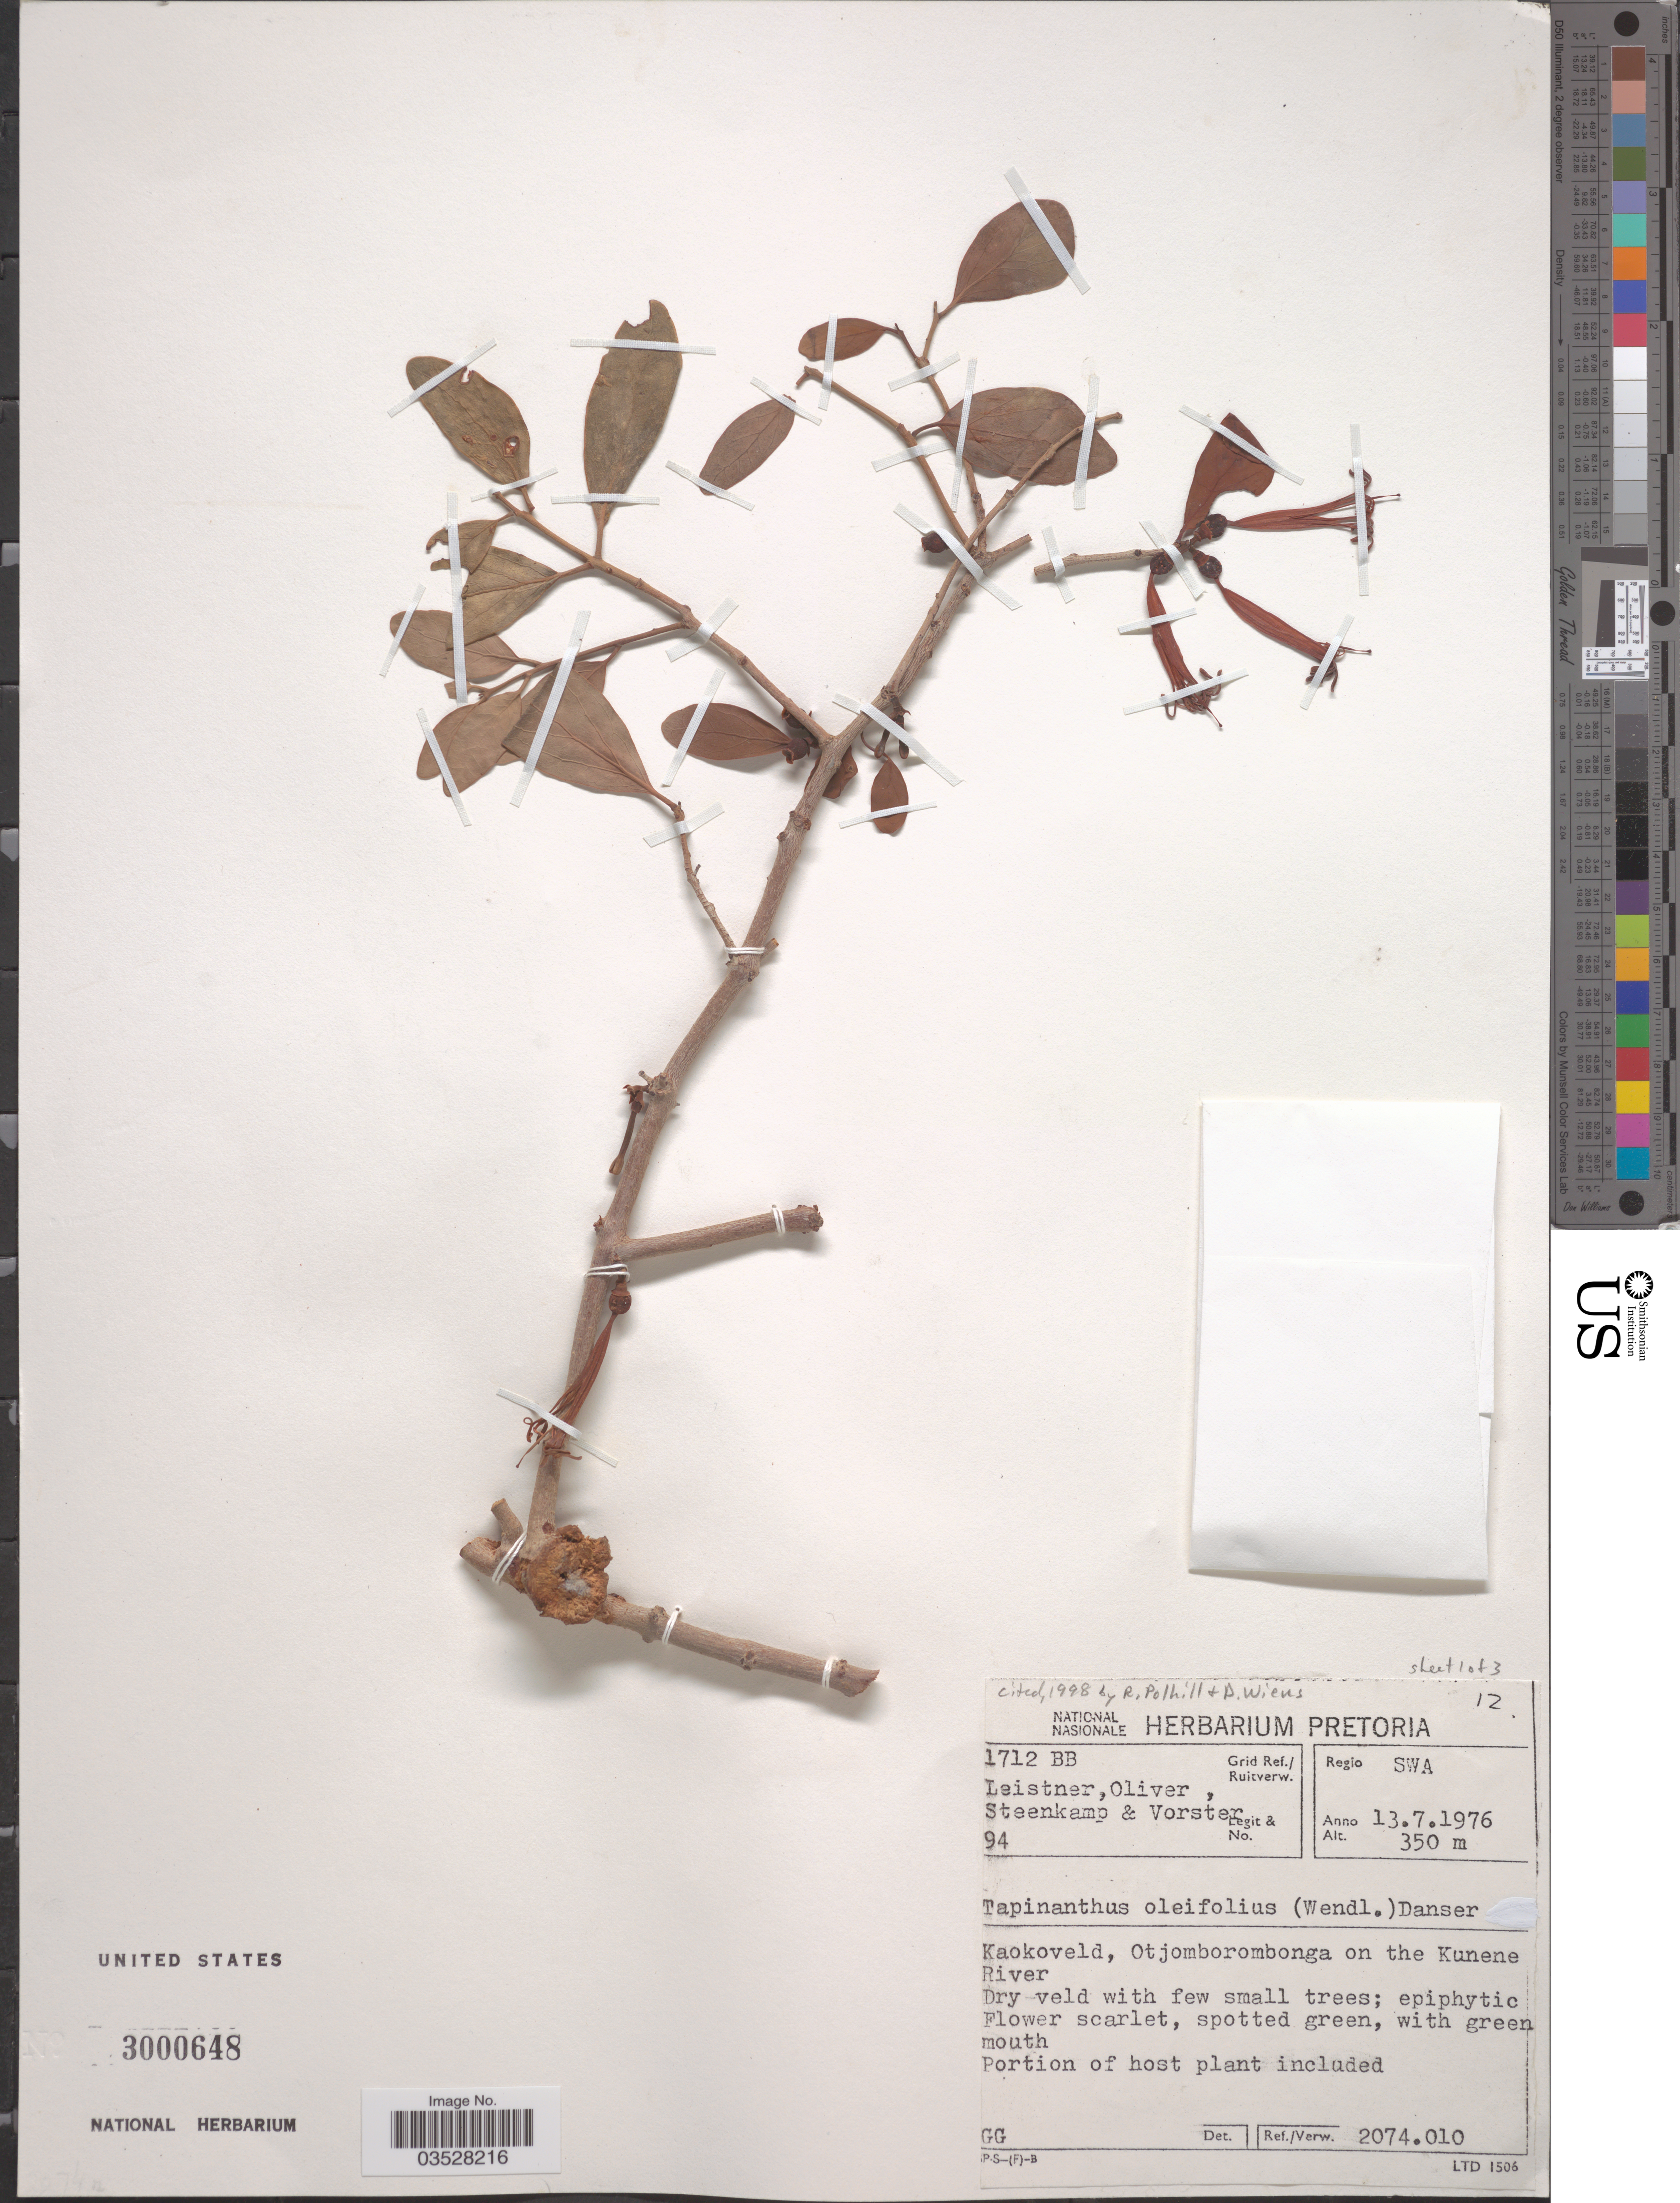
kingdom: Plantae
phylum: Tracheophyta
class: Magnoliopsida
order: Santalales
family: Loranthaceae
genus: Tapinanthus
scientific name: Tapinanthus oleifolius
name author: (J.C. Wendl.) Danser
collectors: Leistner, Oliver, --, -- Steenkamp & -. Vorster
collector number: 94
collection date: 1976-07-13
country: Namibia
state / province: Kunene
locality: Grid Ref./ Ruitverw. 1712 BB. Regio SWA. Kaokoveld, Otjomborombonga on the Kunene River.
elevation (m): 350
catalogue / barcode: US 3000648